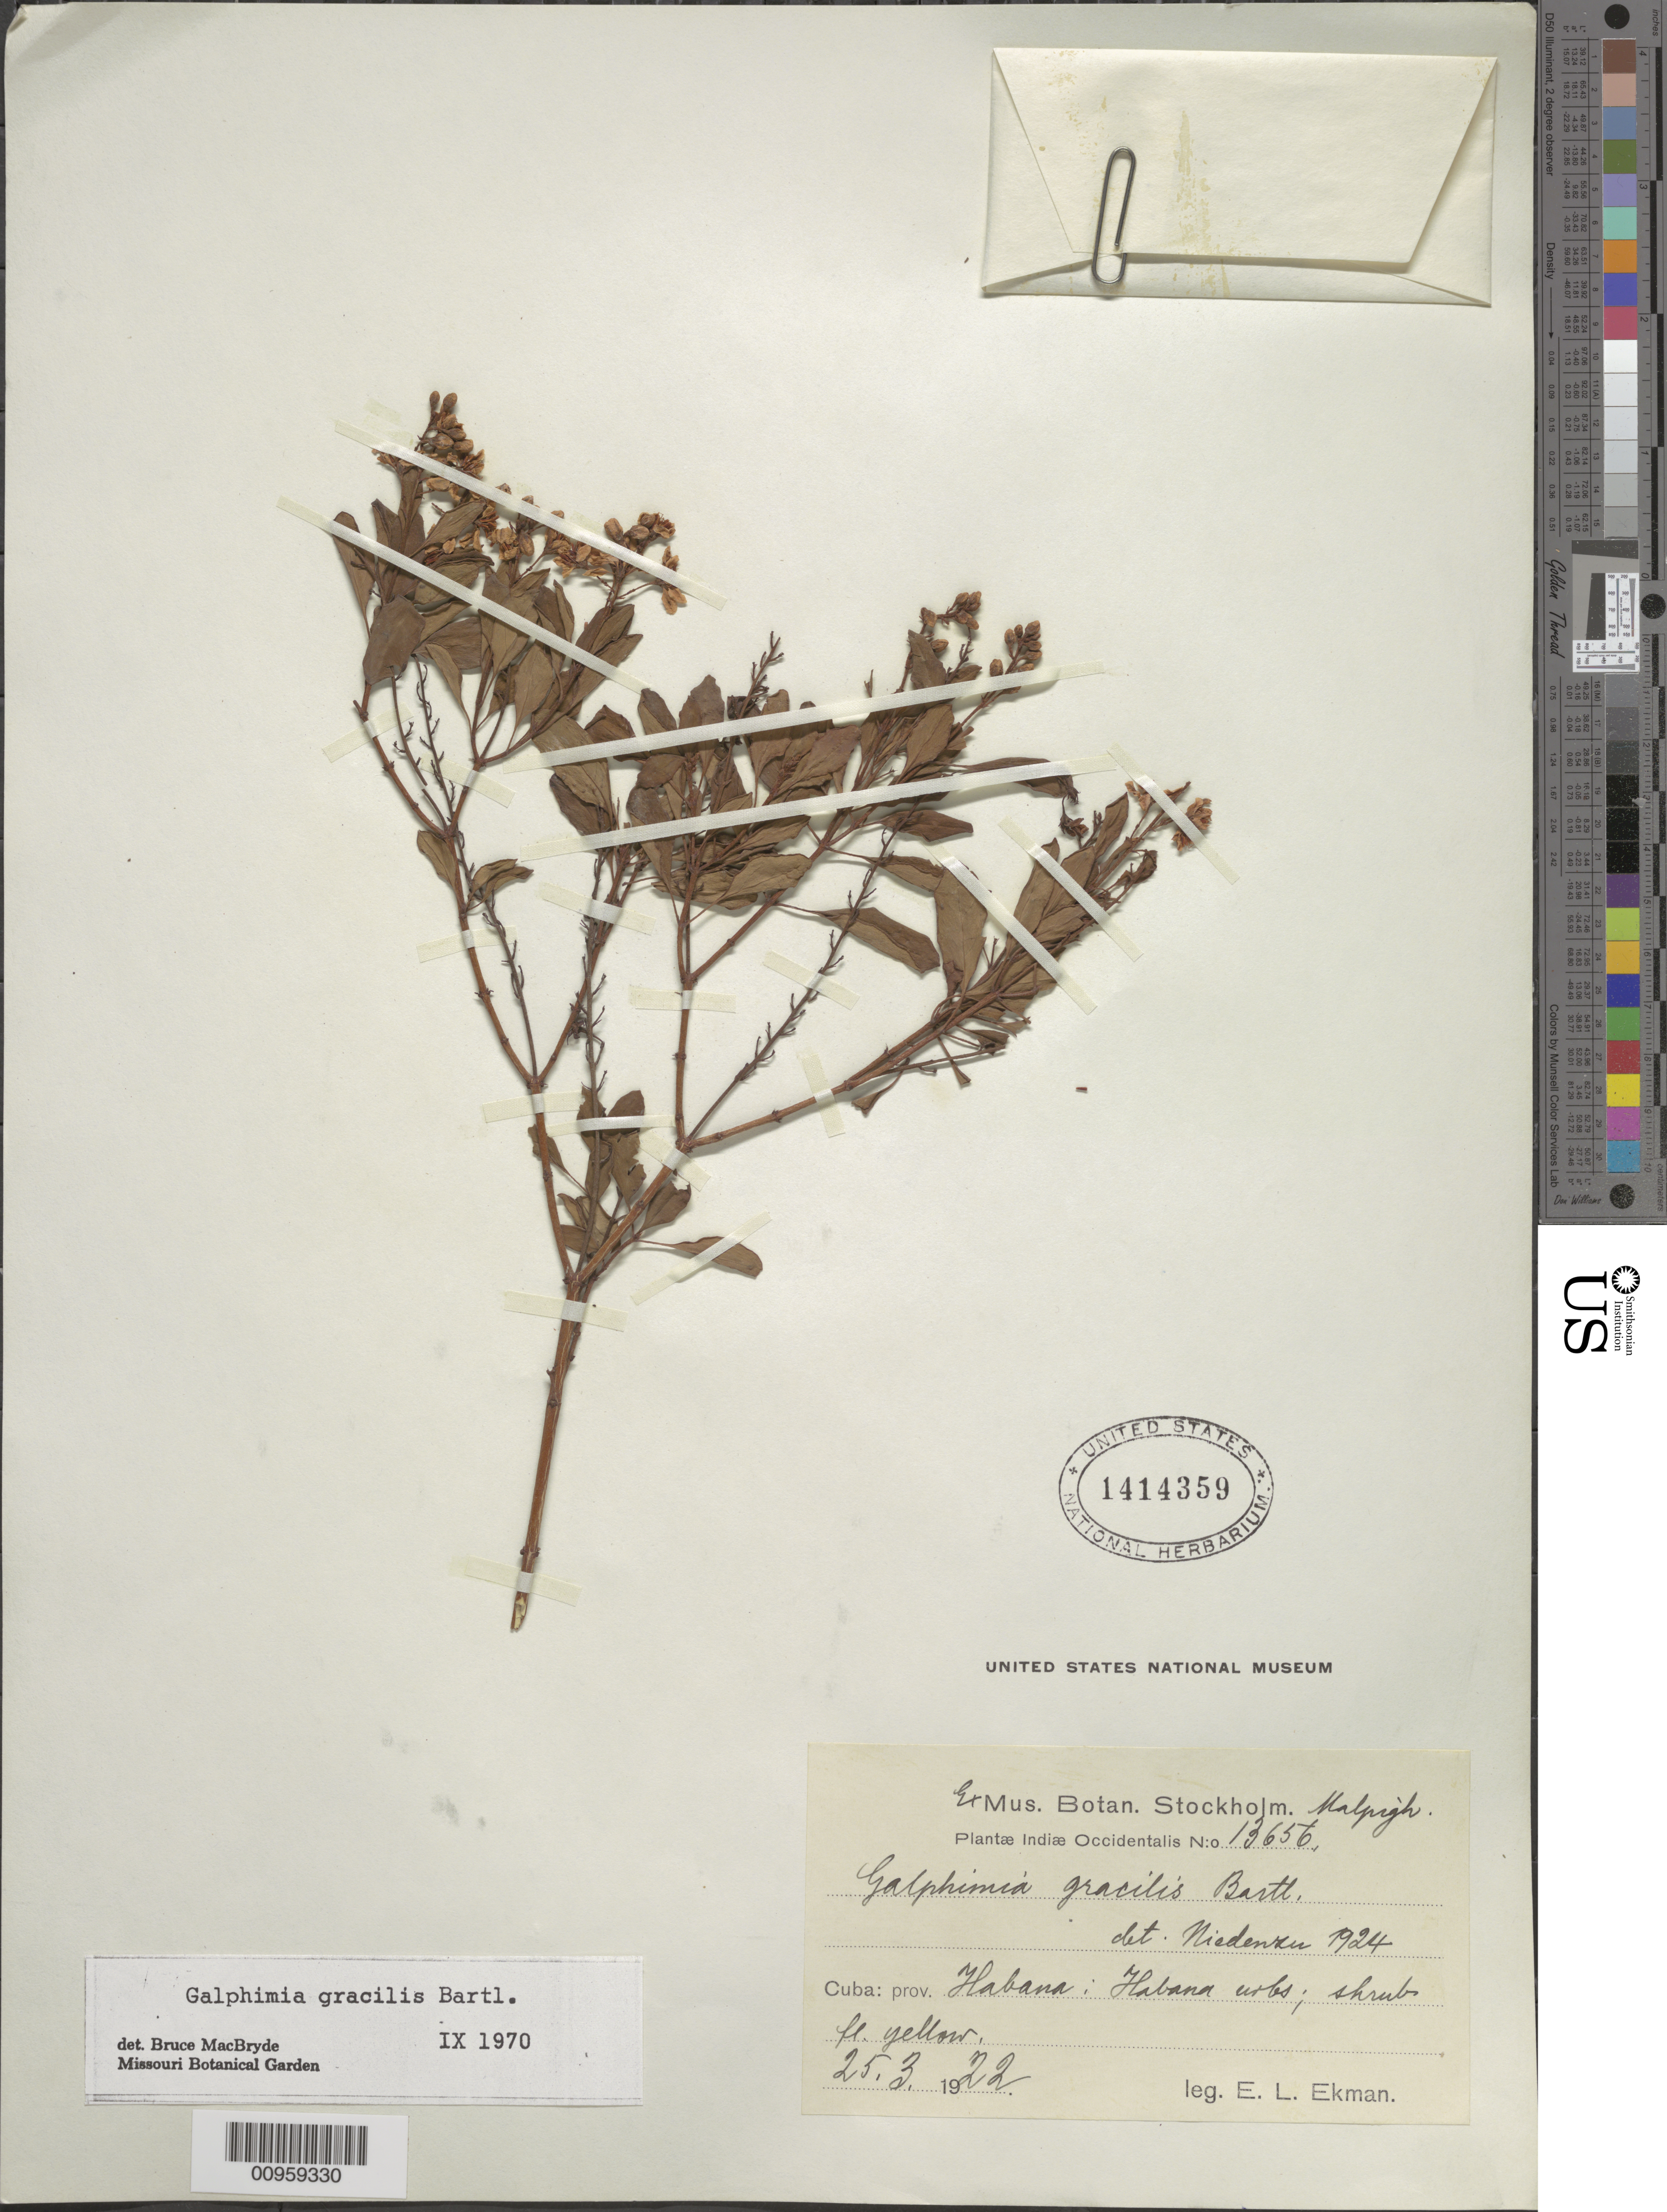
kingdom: Plantae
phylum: Tracheophyta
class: Magnoliopsida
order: Malpighiales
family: Malpighiaceae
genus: Galphimia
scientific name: Galphimia gracilis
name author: Bartl.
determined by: MacBryde, Bruce, (MO), Missouri Botanical Garden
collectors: E. L. Ekman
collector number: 13656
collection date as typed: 25 Mar 1922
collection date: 1922-03-25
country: Cuba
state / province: La Habana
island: Cuba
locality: Habana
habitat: Curbs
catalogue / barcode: US 1414359